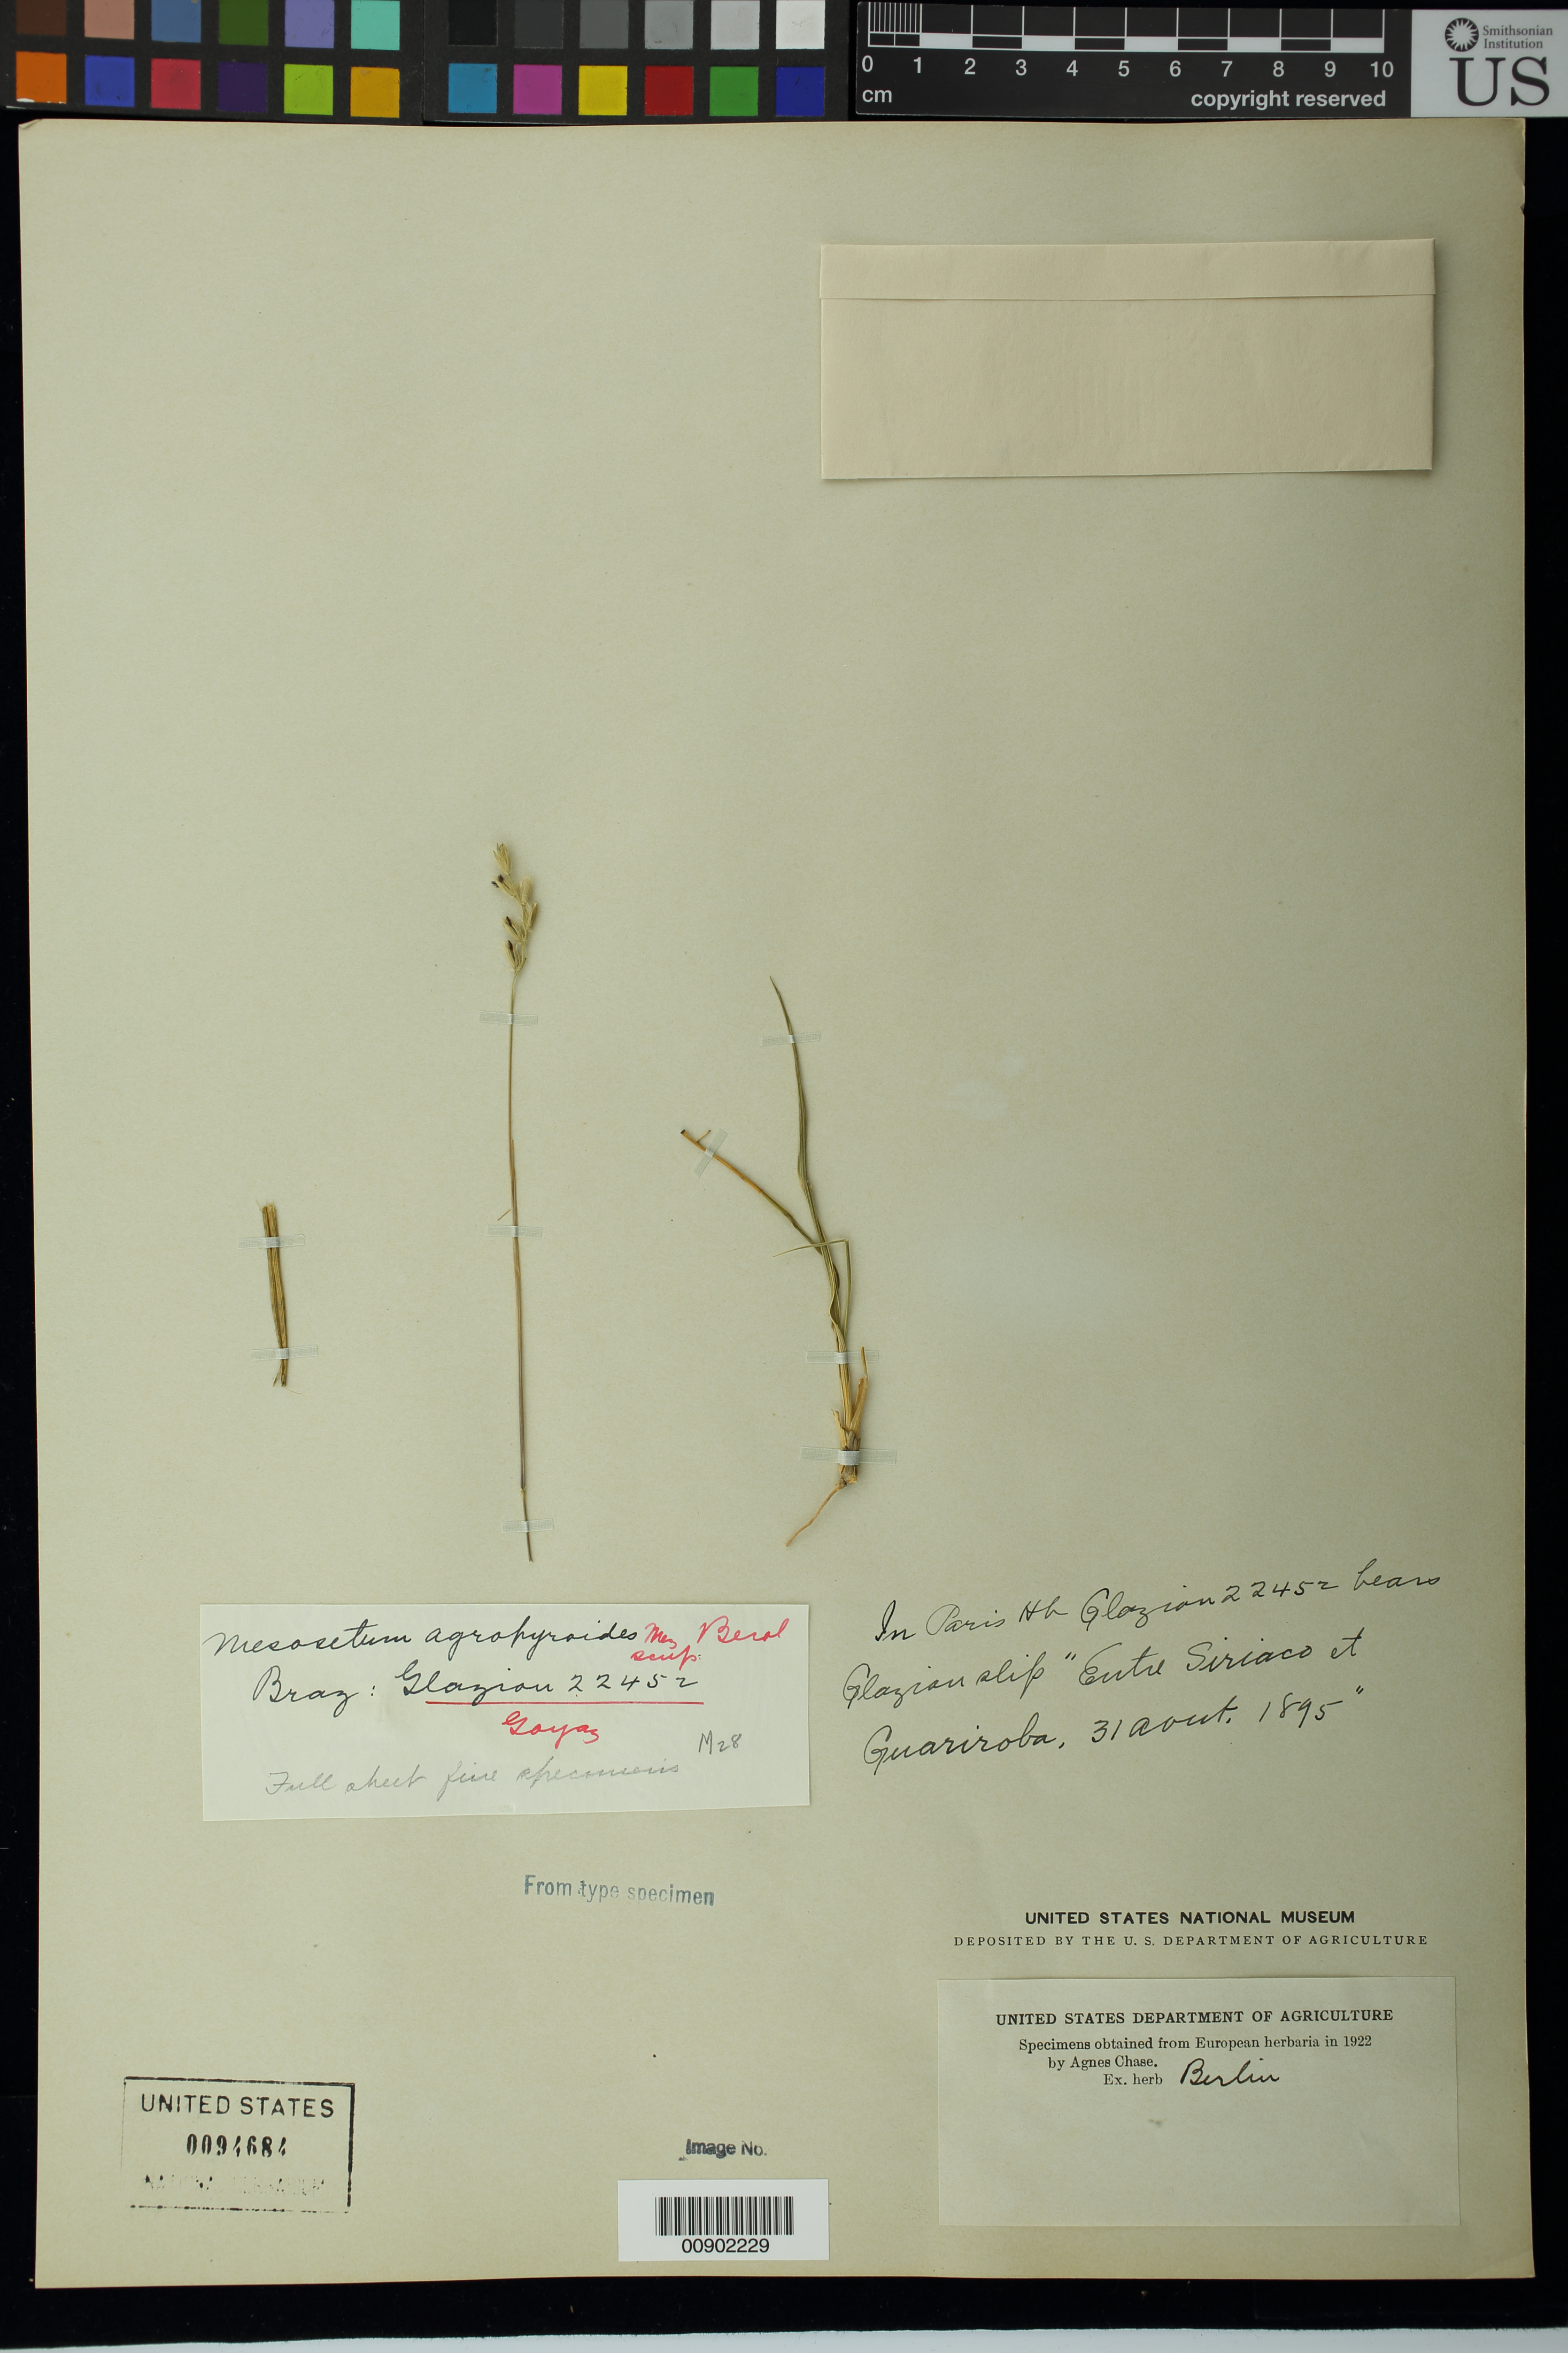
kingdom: Plantae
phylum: Tracheophyta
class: Liliopsida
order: Poales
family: Poaceae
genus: Mesosetum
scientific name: Mesosetum agropyroides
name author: Mez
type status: Isotype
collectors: A. F. M. Glaziou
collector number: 22452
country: Brazil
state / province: Goiás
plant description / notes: Fragmentary material of type specimen ex herb. Berlin.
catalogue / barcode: US 94684